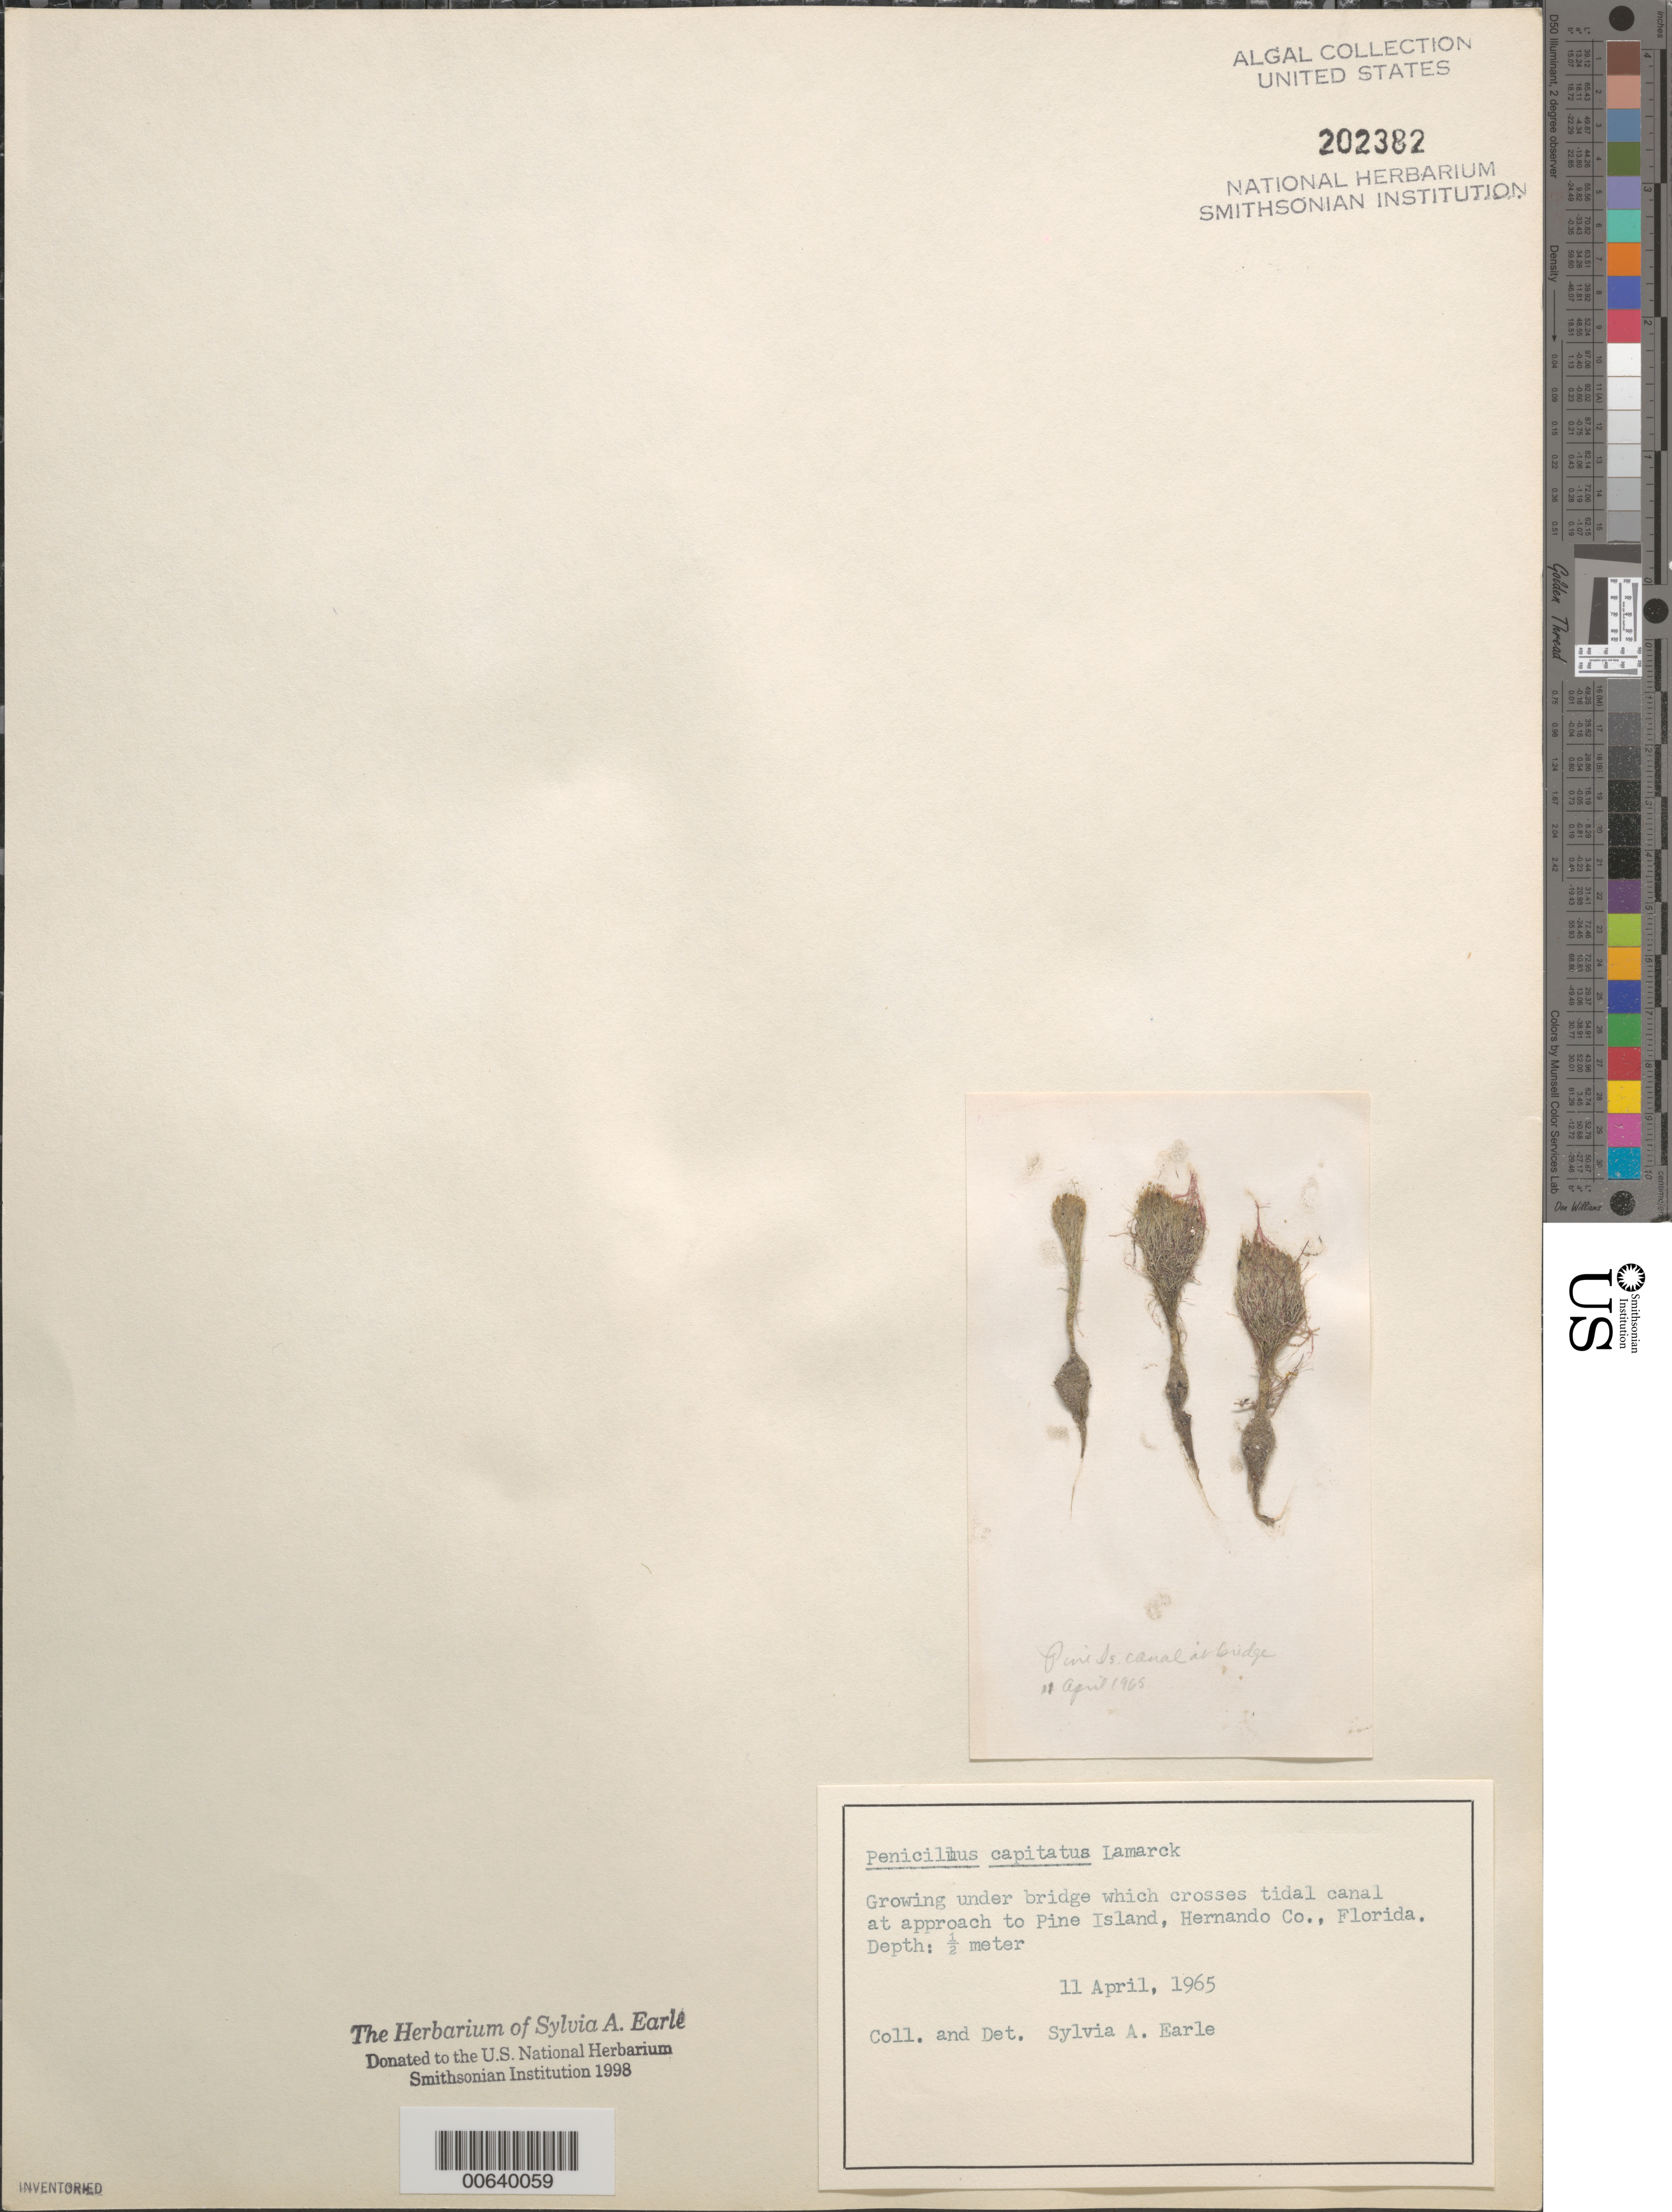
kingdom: Plantae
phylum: Chlorophyta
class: Ulvophyceae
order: Bryopsidales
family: Udoteaceae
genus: Penicillus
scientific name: Penicillus capitatus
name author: Lam.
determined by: Earle, S. A.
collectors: S. A. Earle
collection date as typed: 11 Apr 1965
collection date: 1965-04-11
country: United States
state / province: Florida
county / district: Hernando County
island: Pine Island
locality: Near Pine Island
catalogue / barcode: US 202382